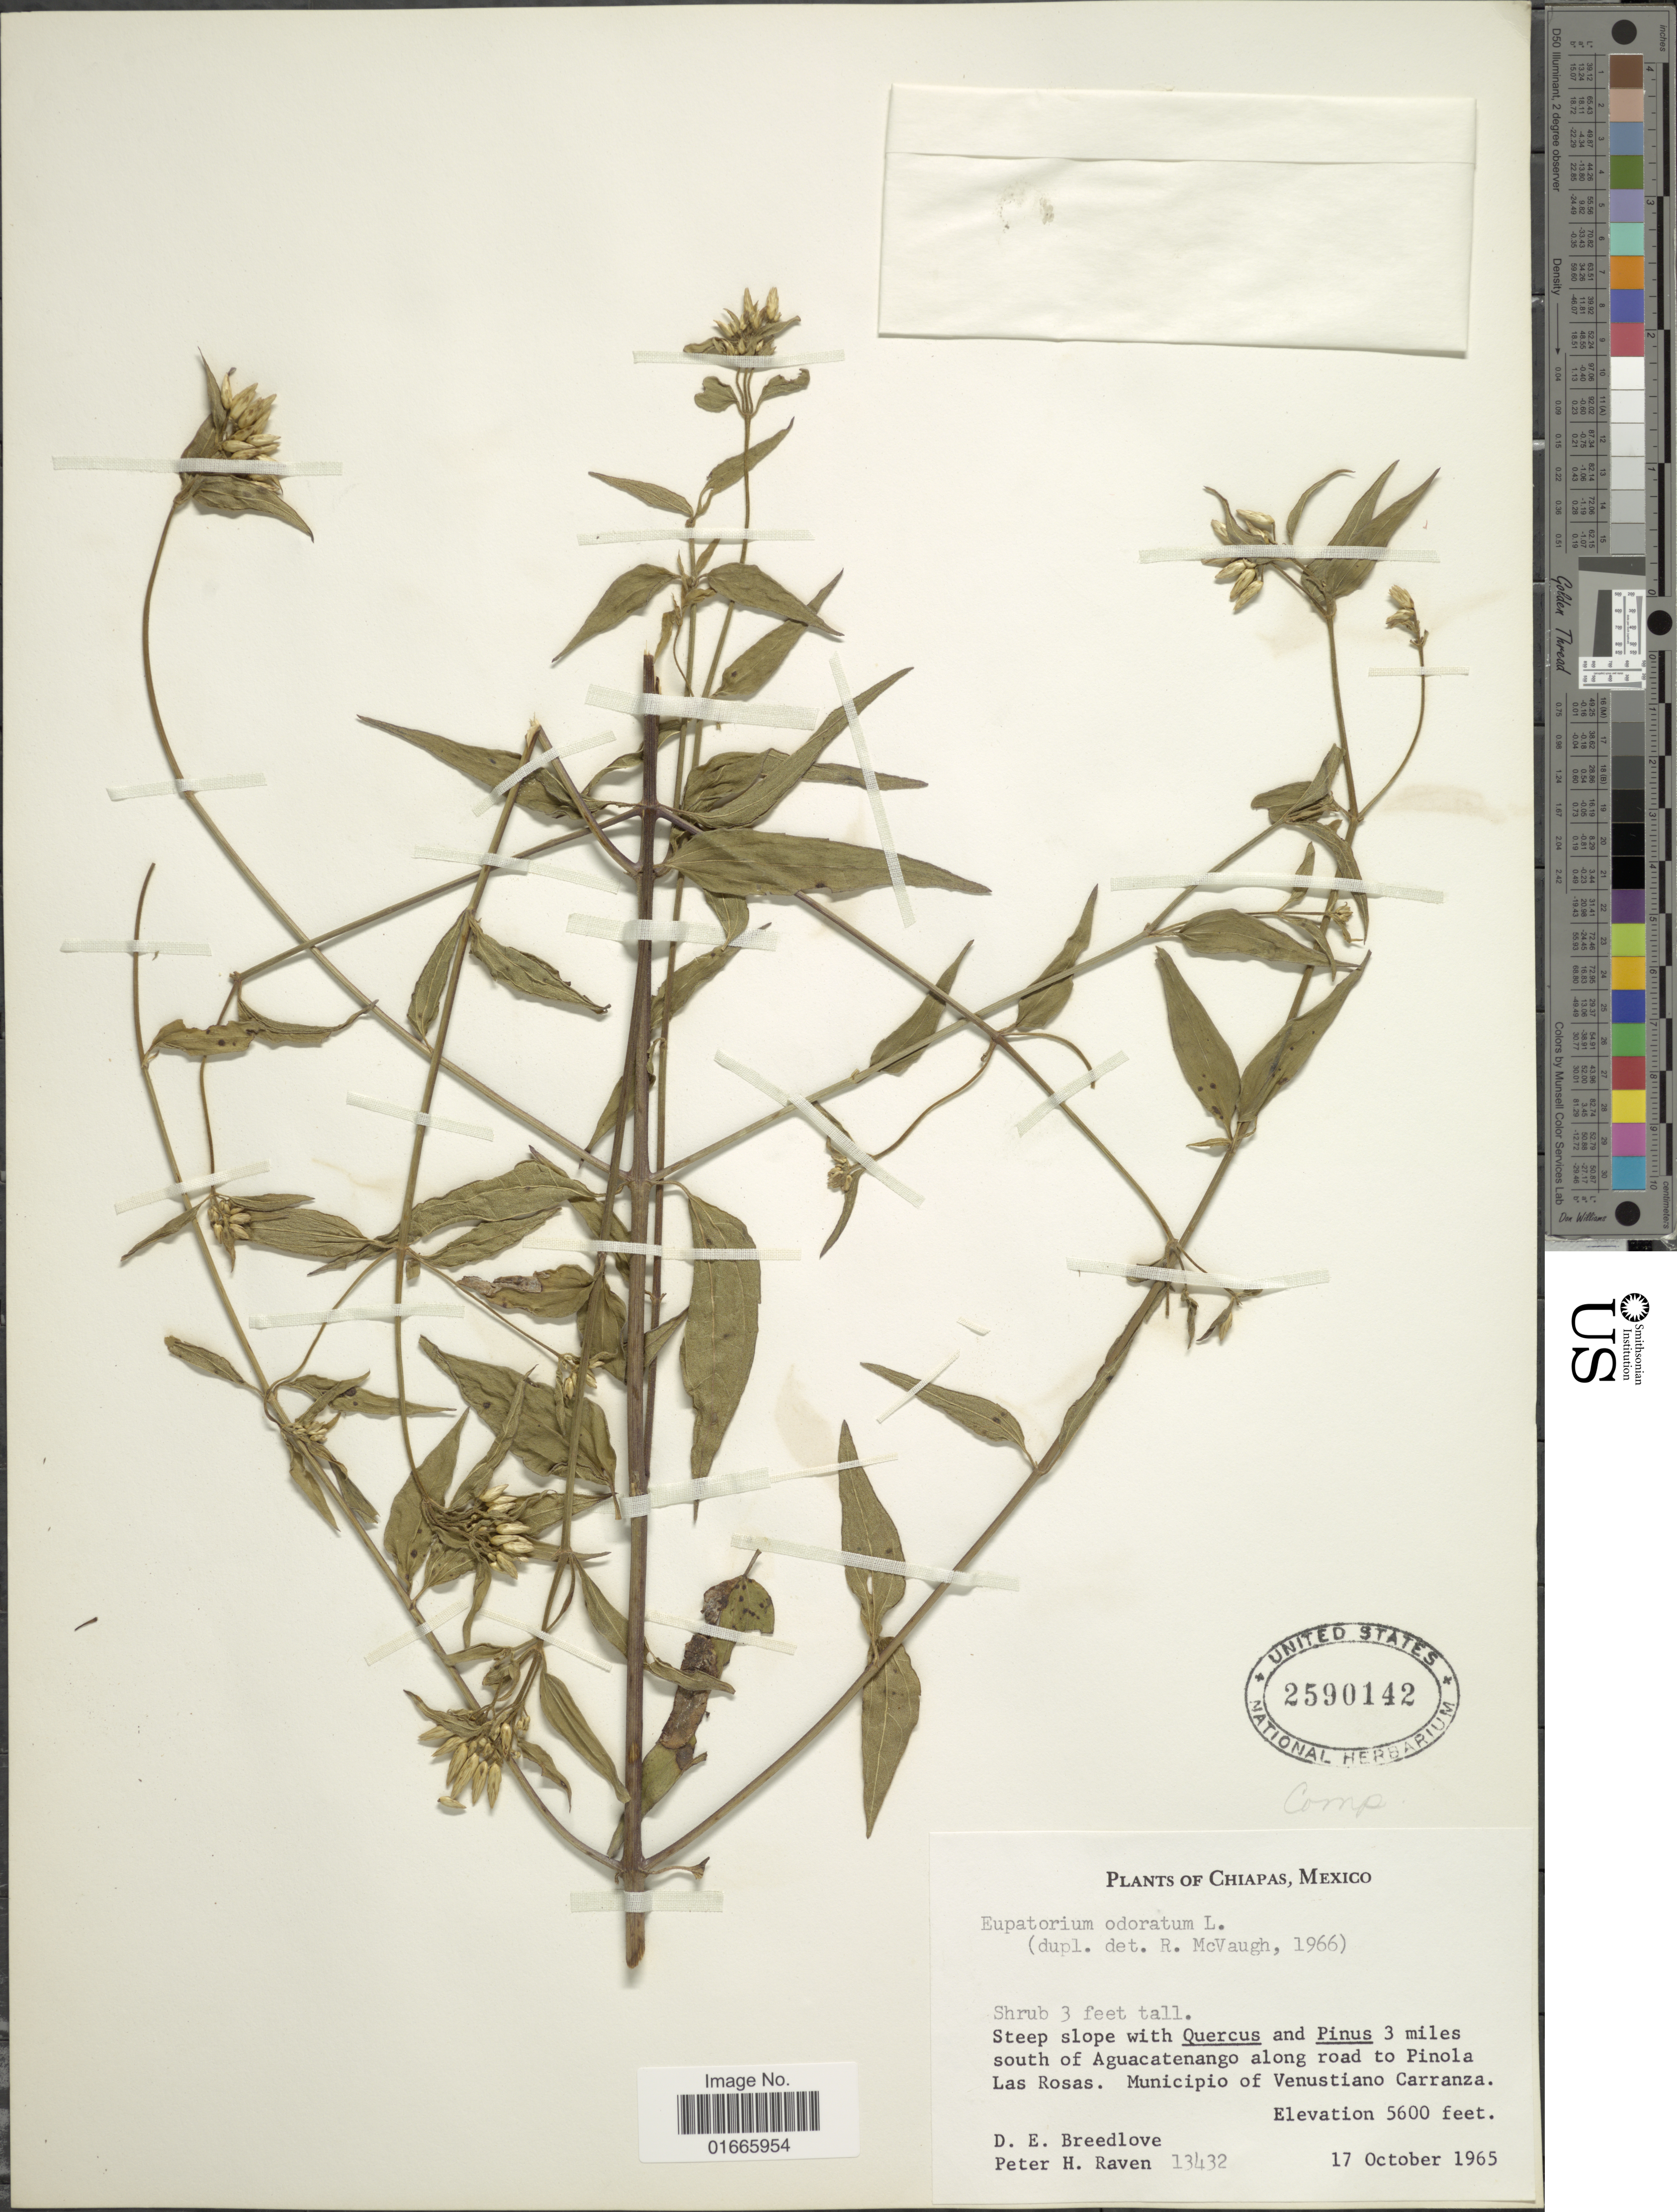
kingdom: Plantae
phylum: Tracheophyta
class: Magnoliopsida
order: Asterales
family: Asteraceae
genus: Chromolaena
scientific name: Chromolaena odorata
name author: (L.) R.M. King & H. Rob.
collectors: D. E. Breedlove & P. Raven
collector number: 134321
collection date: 1965-10-17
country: Mexico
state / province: Chiapas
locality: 3 miles south of Aguacatenango along road to Pinola Las Rosas, Municipio of Venustiano Carranza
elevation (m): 1707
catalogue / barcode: US 2590142